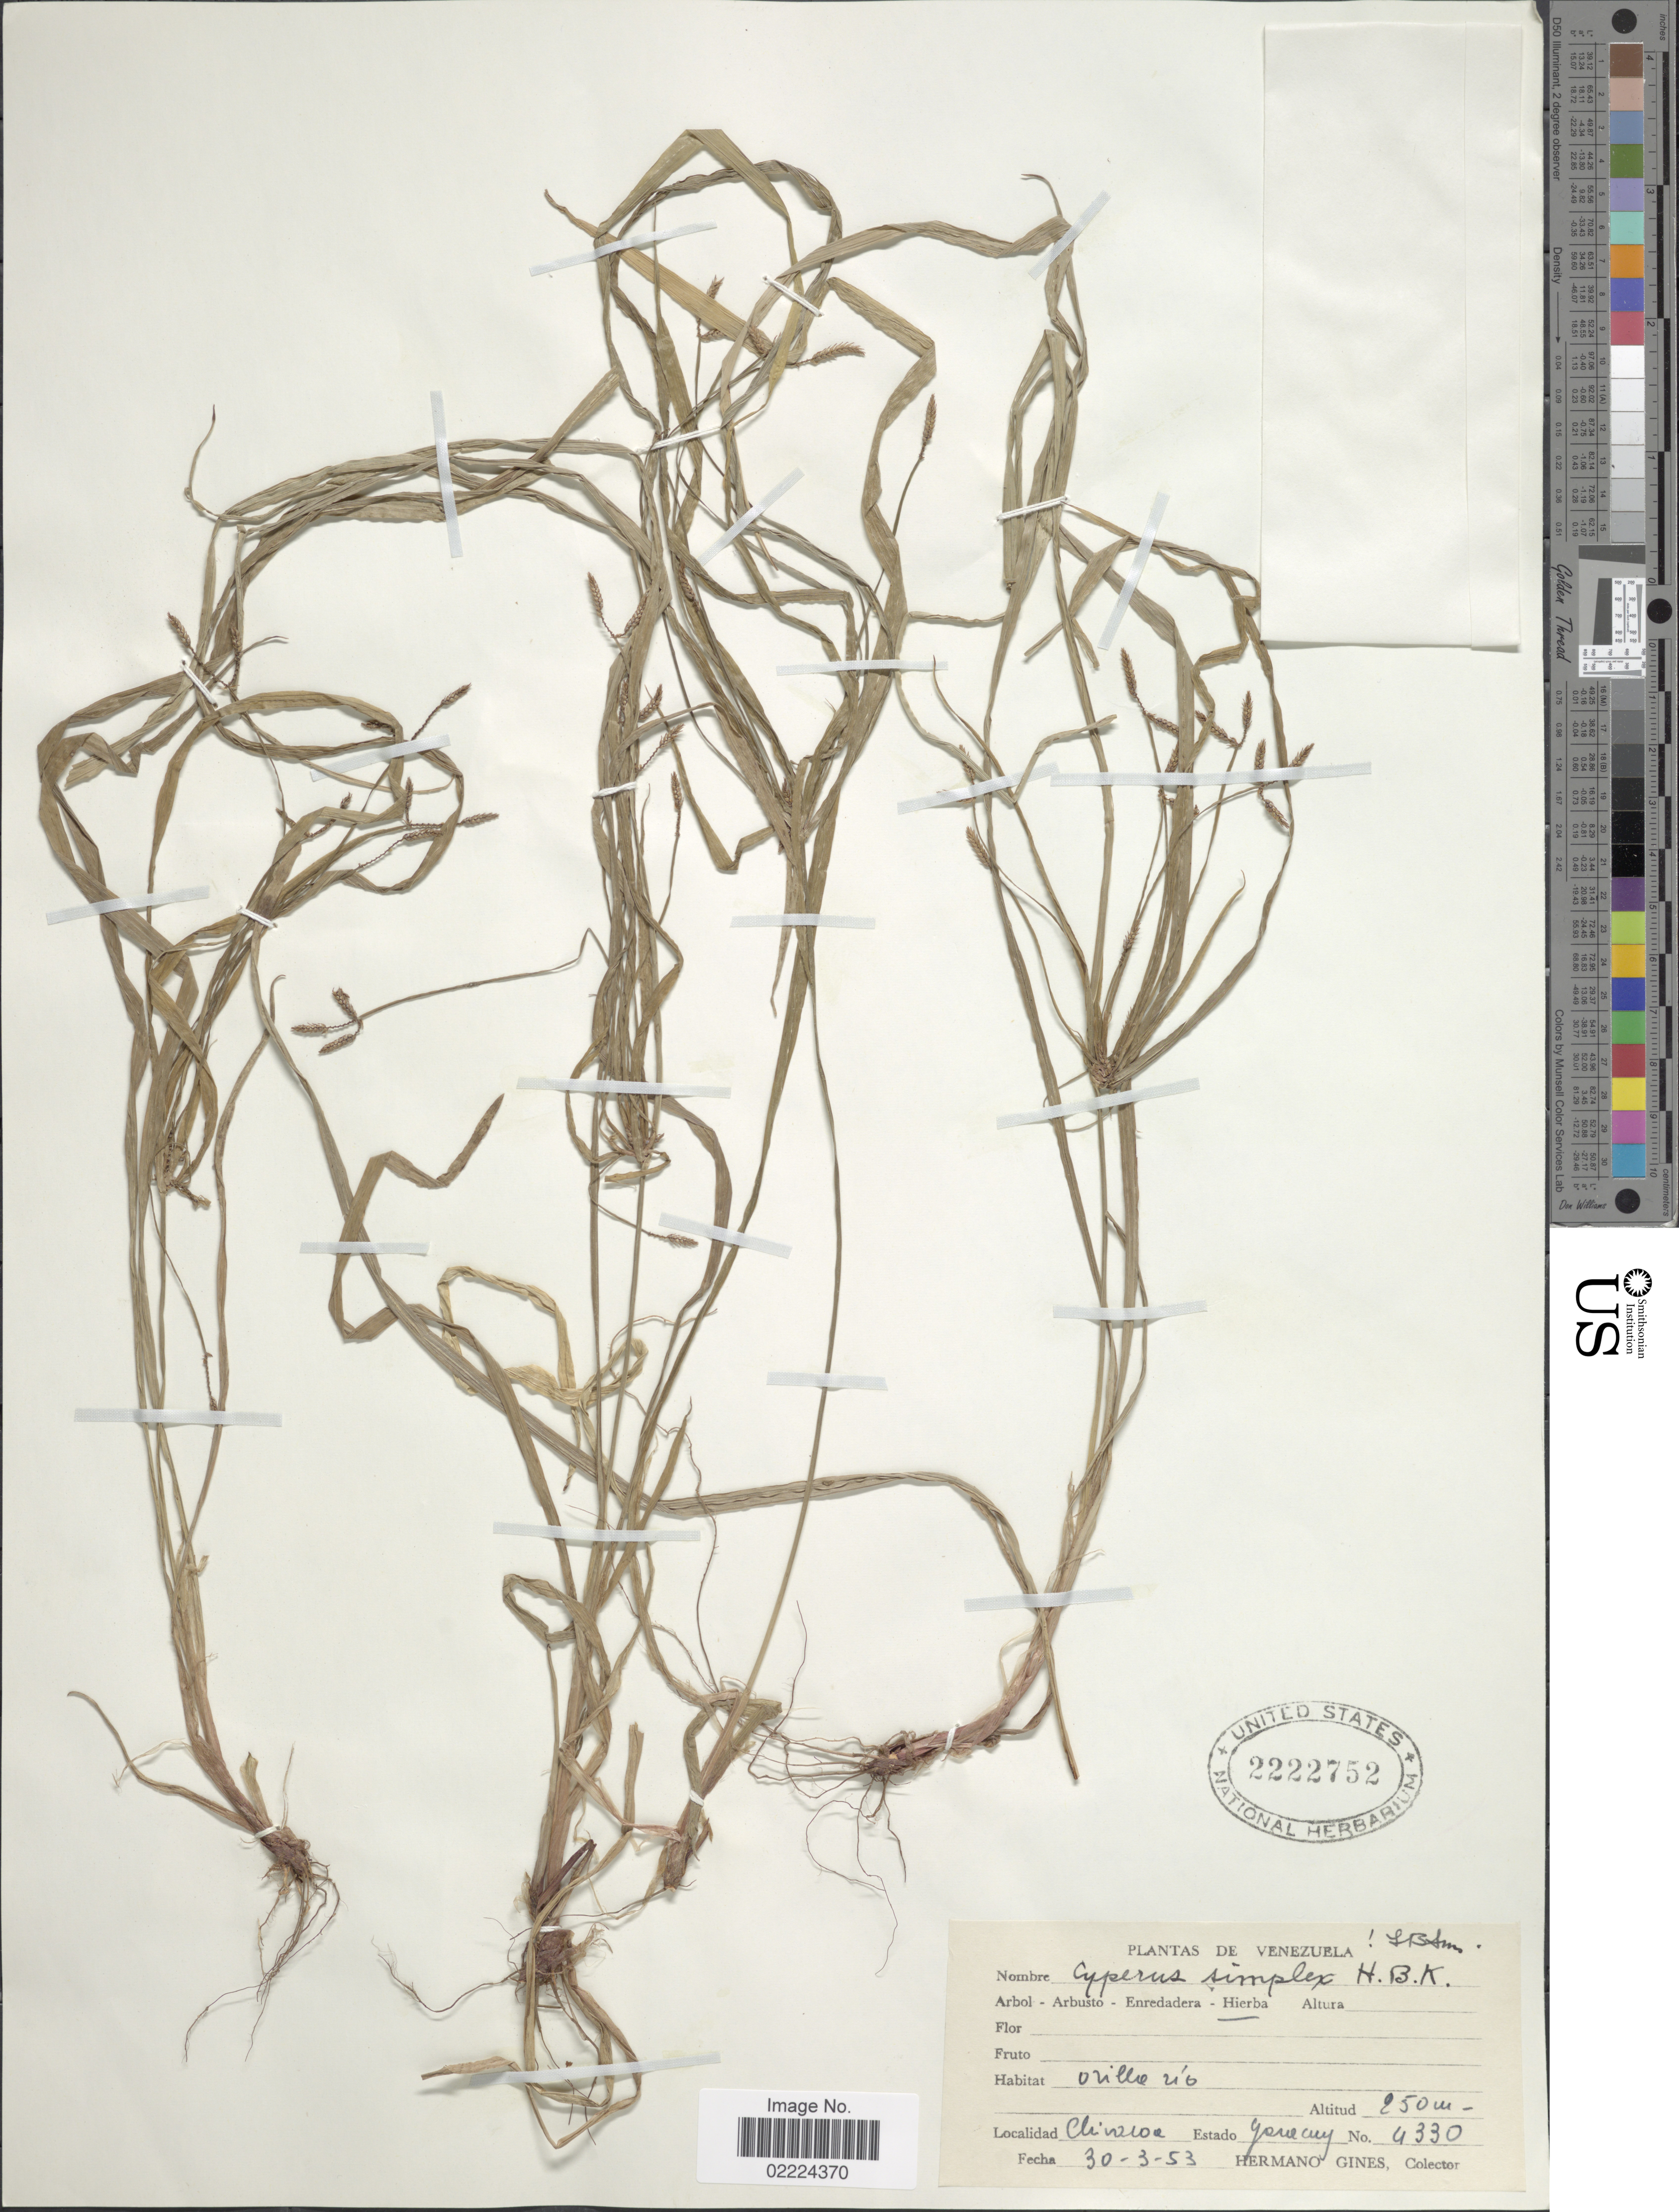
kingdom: Plantae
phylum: Tracheophyta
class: Liliopsida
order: Poales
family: Cyperaceae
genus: Cyperus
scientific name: Cyperus simplex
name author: Kunth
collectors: Bro. Gines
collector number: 4330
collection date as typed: Transcribed d/m/y: 30/3/53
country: Venezuela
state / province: Yaracuy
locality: Chivacoa, Estado Yaracuy [State of Yaracuy]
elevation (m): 250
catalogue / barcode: US 2222752